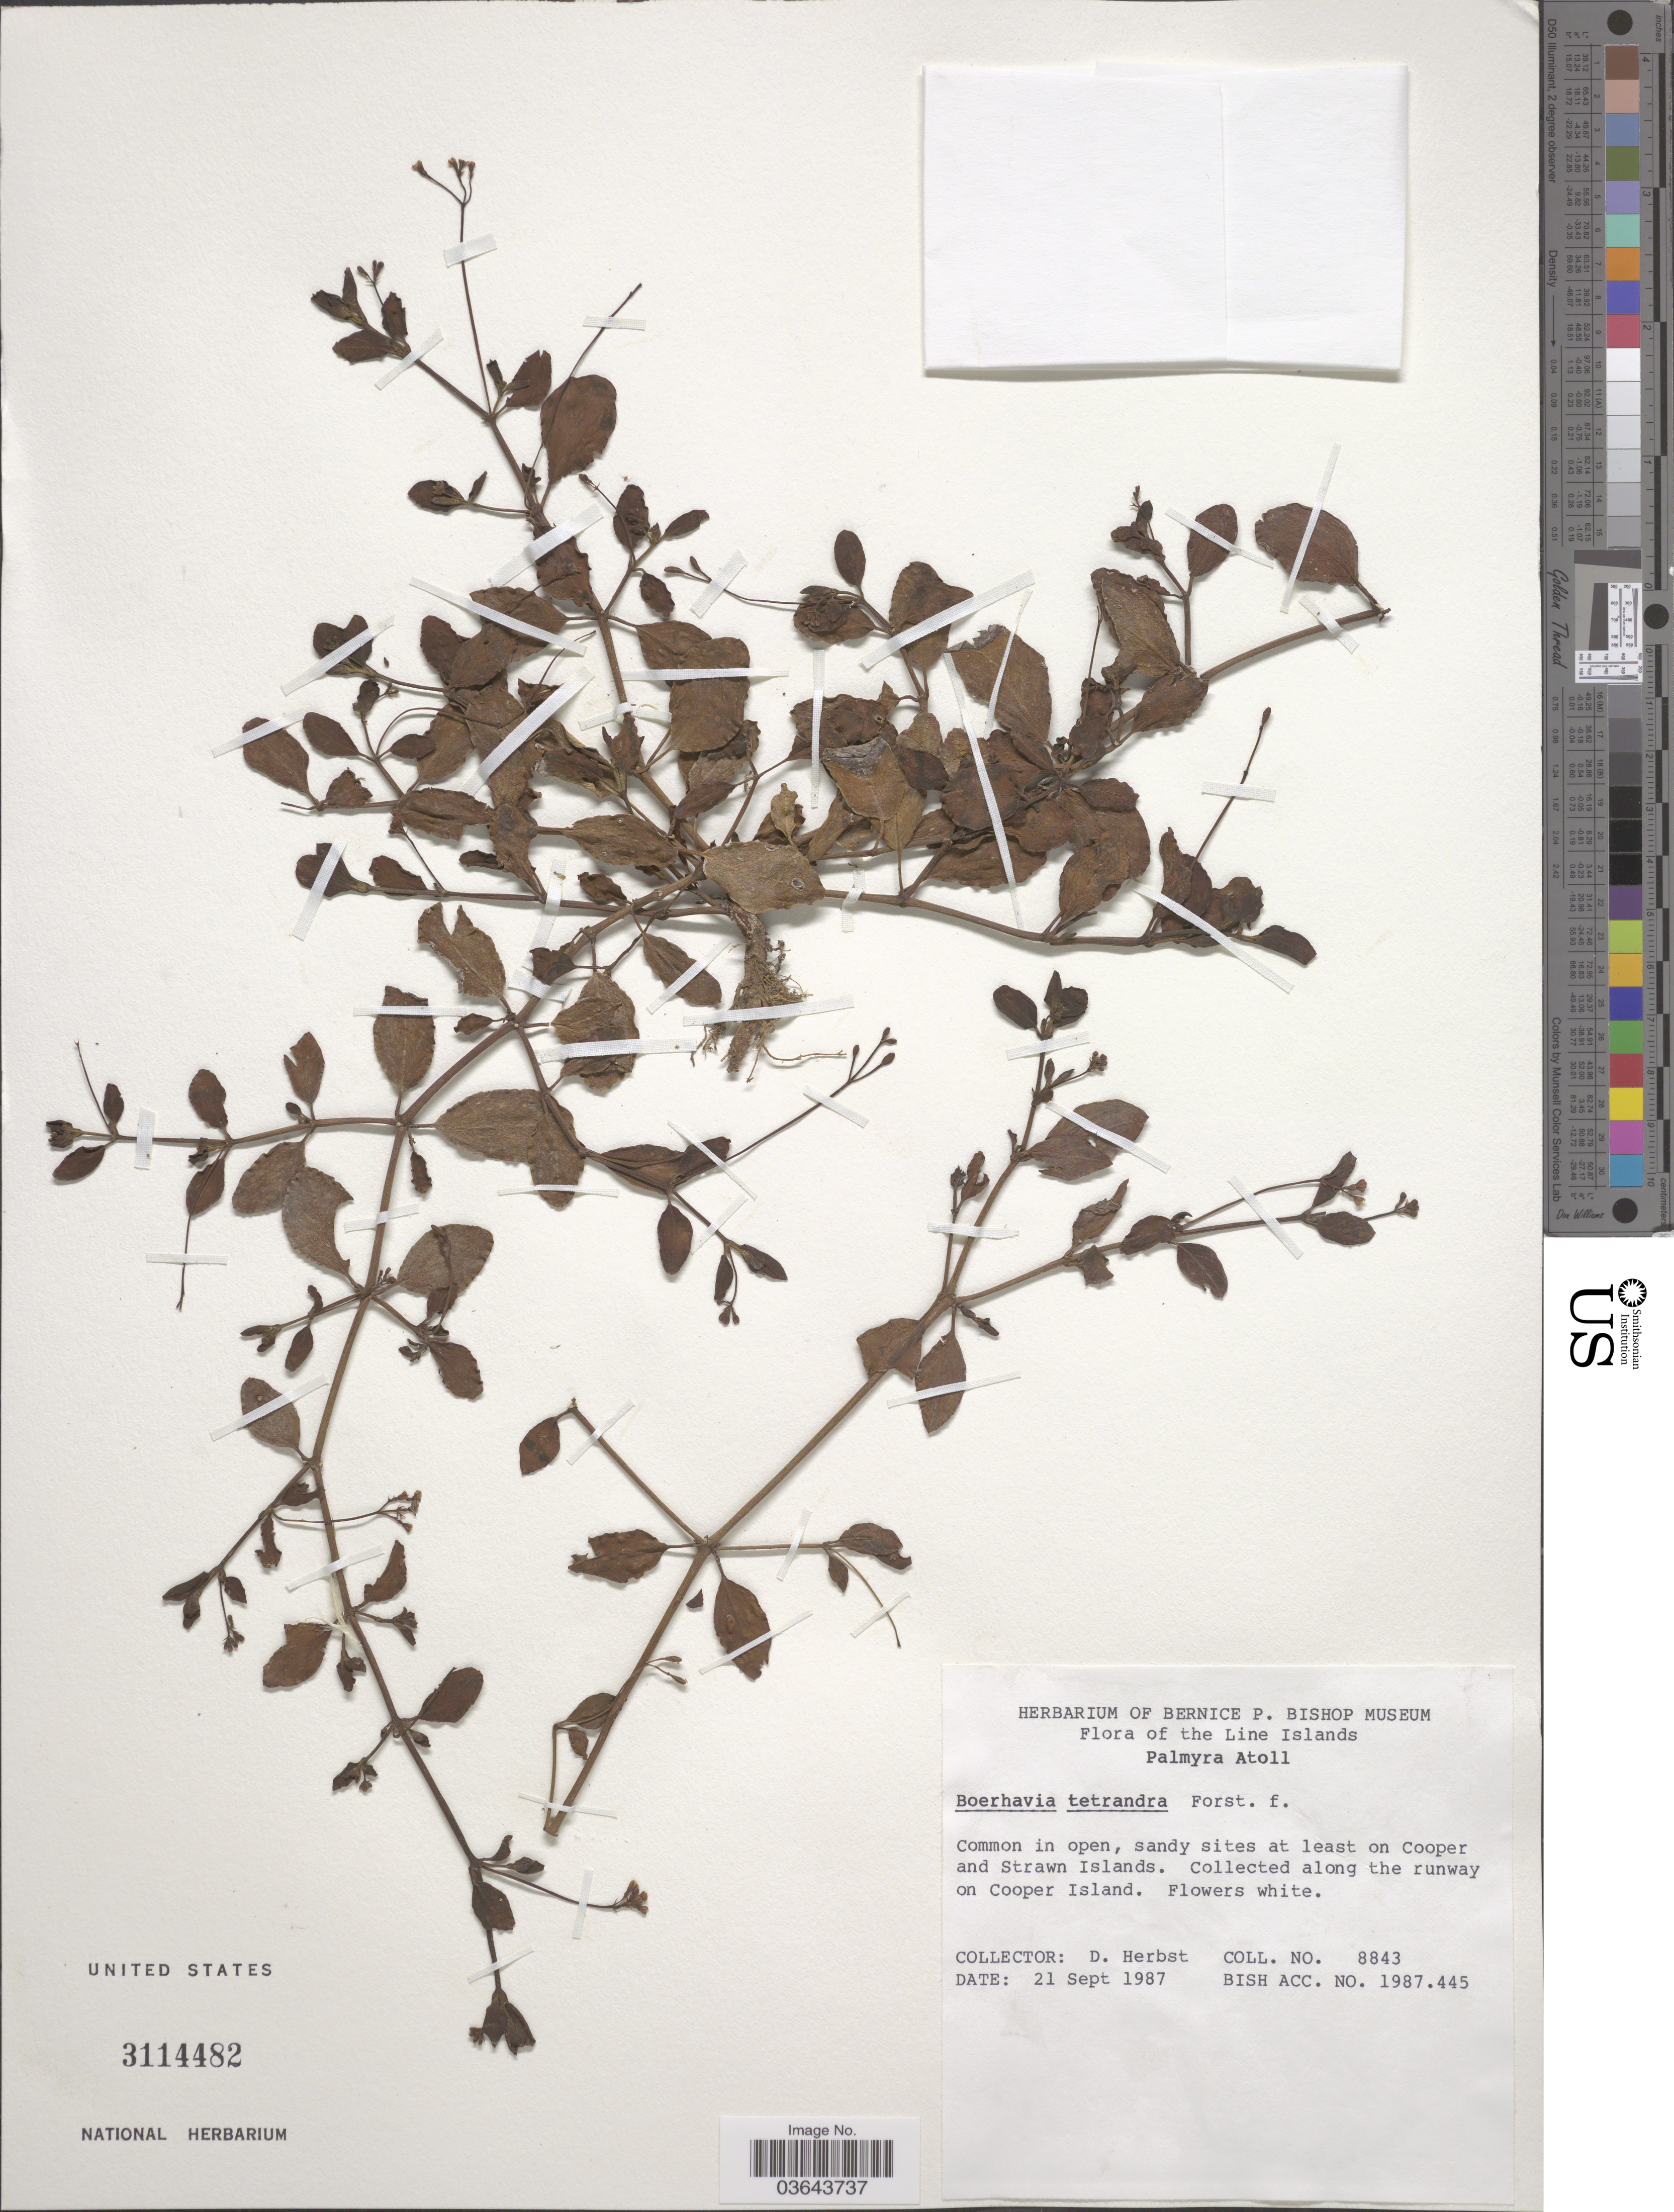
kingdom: Plantae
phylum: Tracheophyta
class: Magnoliopsida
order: Caryophyllales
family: Nyctaginaceae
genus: Boerhavia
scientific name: Boerhavia tetrandra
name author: G. Forst.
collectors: D. Herbst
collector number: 8843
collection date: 1987-09-21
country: Kiribati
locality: The Line Islands. Palmyra Atoll. On Cooper and Strawn Islands. Along the runway on Cooper Island.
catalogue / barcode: US 3114482